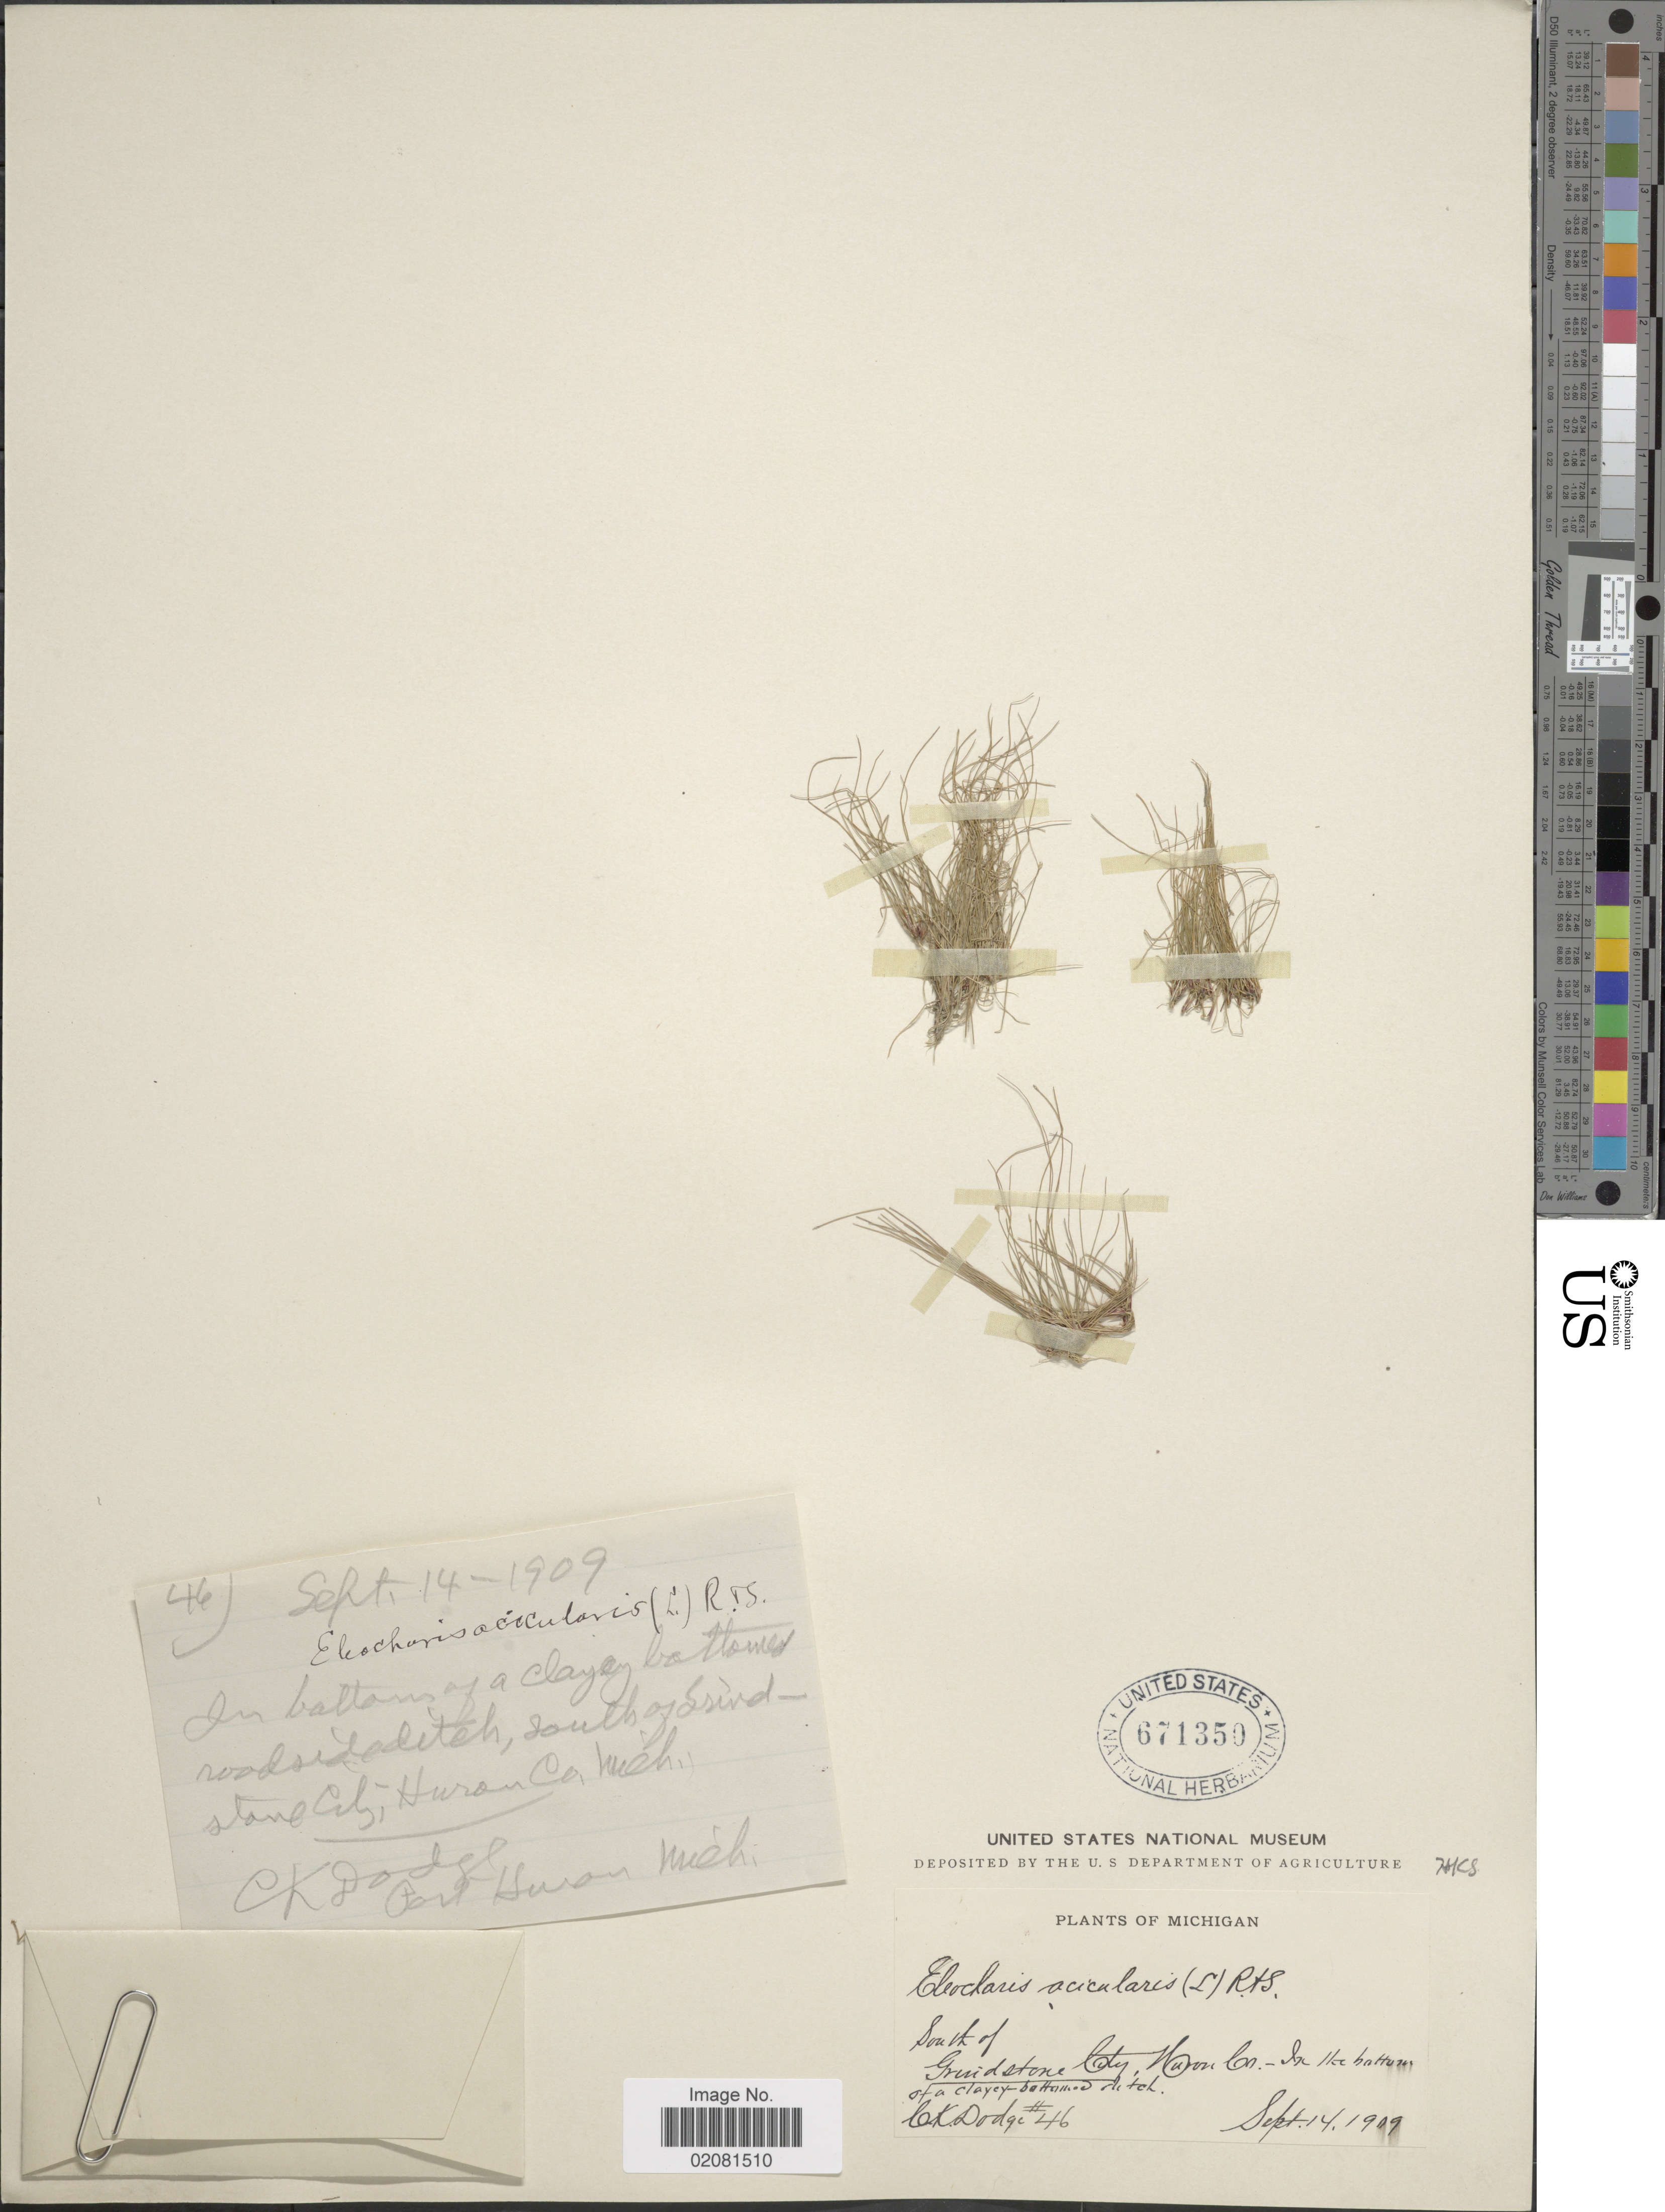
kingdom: Plantae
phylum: Tracheophyta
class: Liliopsida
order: Poales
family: Cyperaceae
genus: Eleocharis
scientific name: Eleocharis acicularis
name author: (L.) Roem. & Schult.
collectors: C. Dodge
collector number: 46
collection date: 1909-09-14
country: United States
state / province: Michigan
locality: Grindstone City, Huron Co.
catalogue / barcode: US 671350